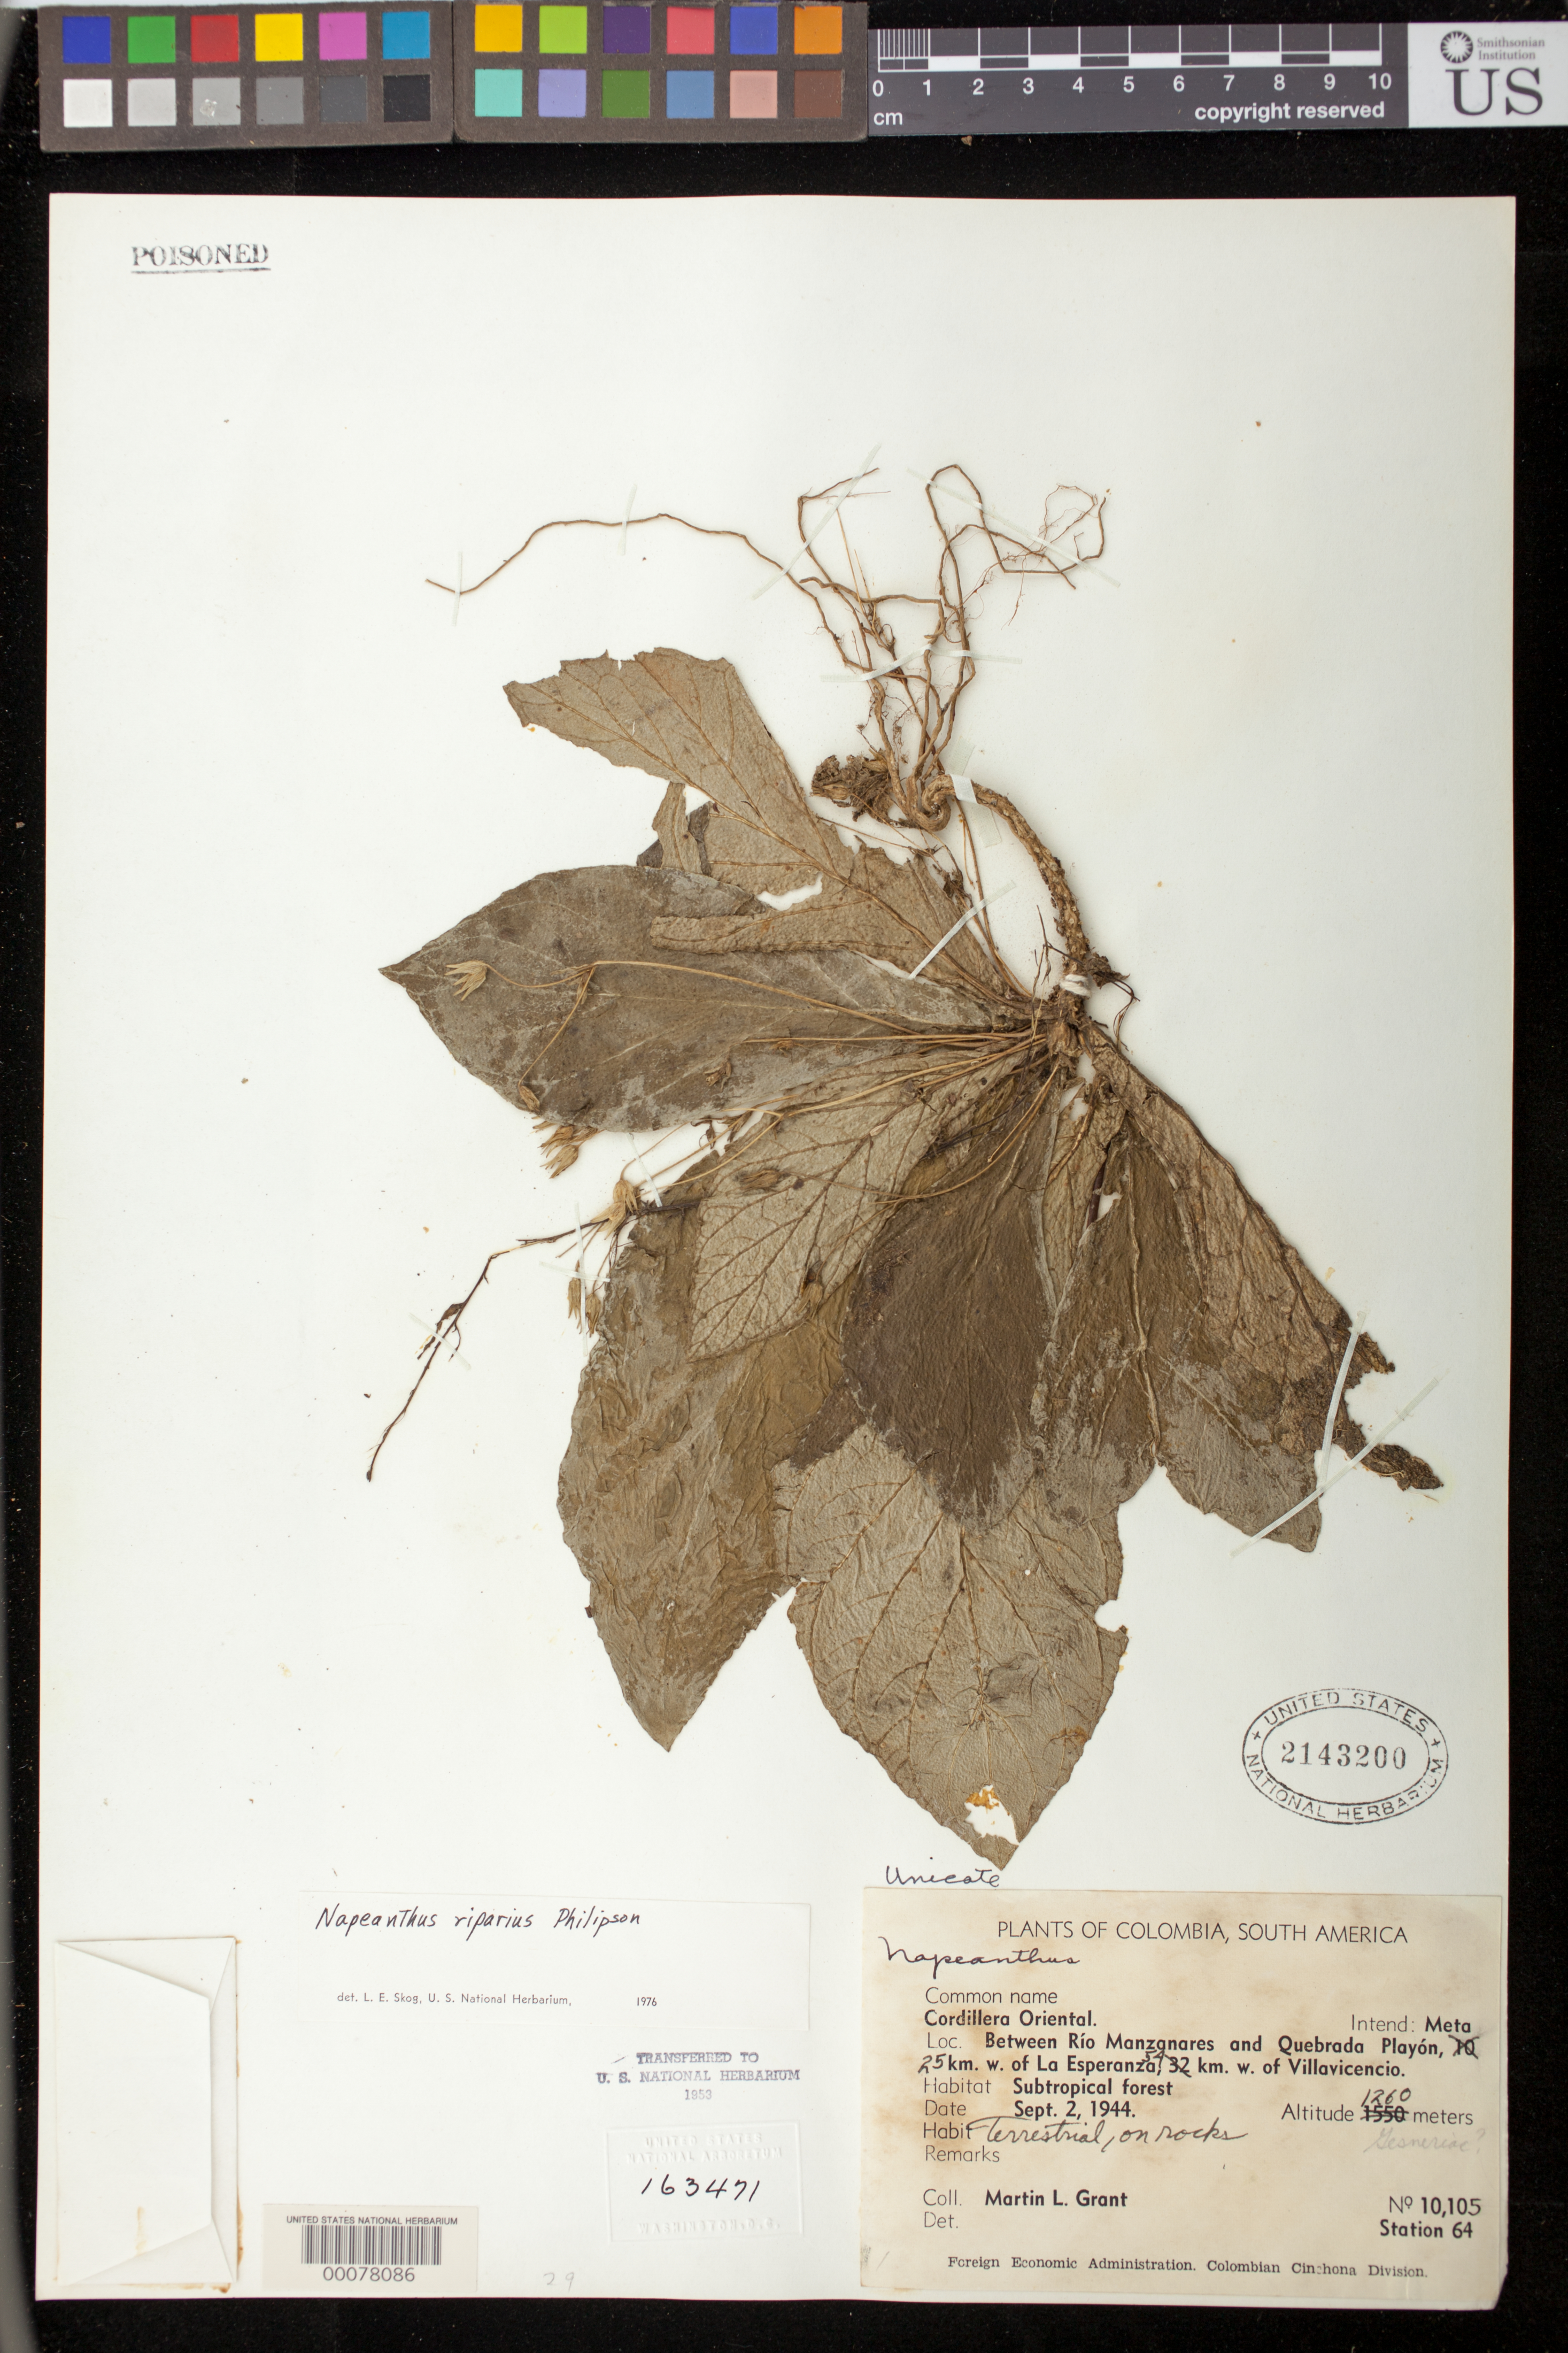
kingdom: Plantae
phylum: Tracheophyta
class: Magnoliopsida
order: Lamiales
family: Gesneriaceae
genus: Napeanthus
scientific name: Napeanthus riparius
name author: Philipson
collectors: M. L. Grant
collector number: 10105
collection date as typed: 02 Sep 1944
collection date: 1944-09-02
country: Colombia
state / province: Meta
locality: Between Rio Manzanares and Quebrada Playon, 25 km W of La Esperanza, 54 km W of Villavicencio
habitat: Subtropical forest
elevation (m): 1260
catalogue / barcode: US 2143200